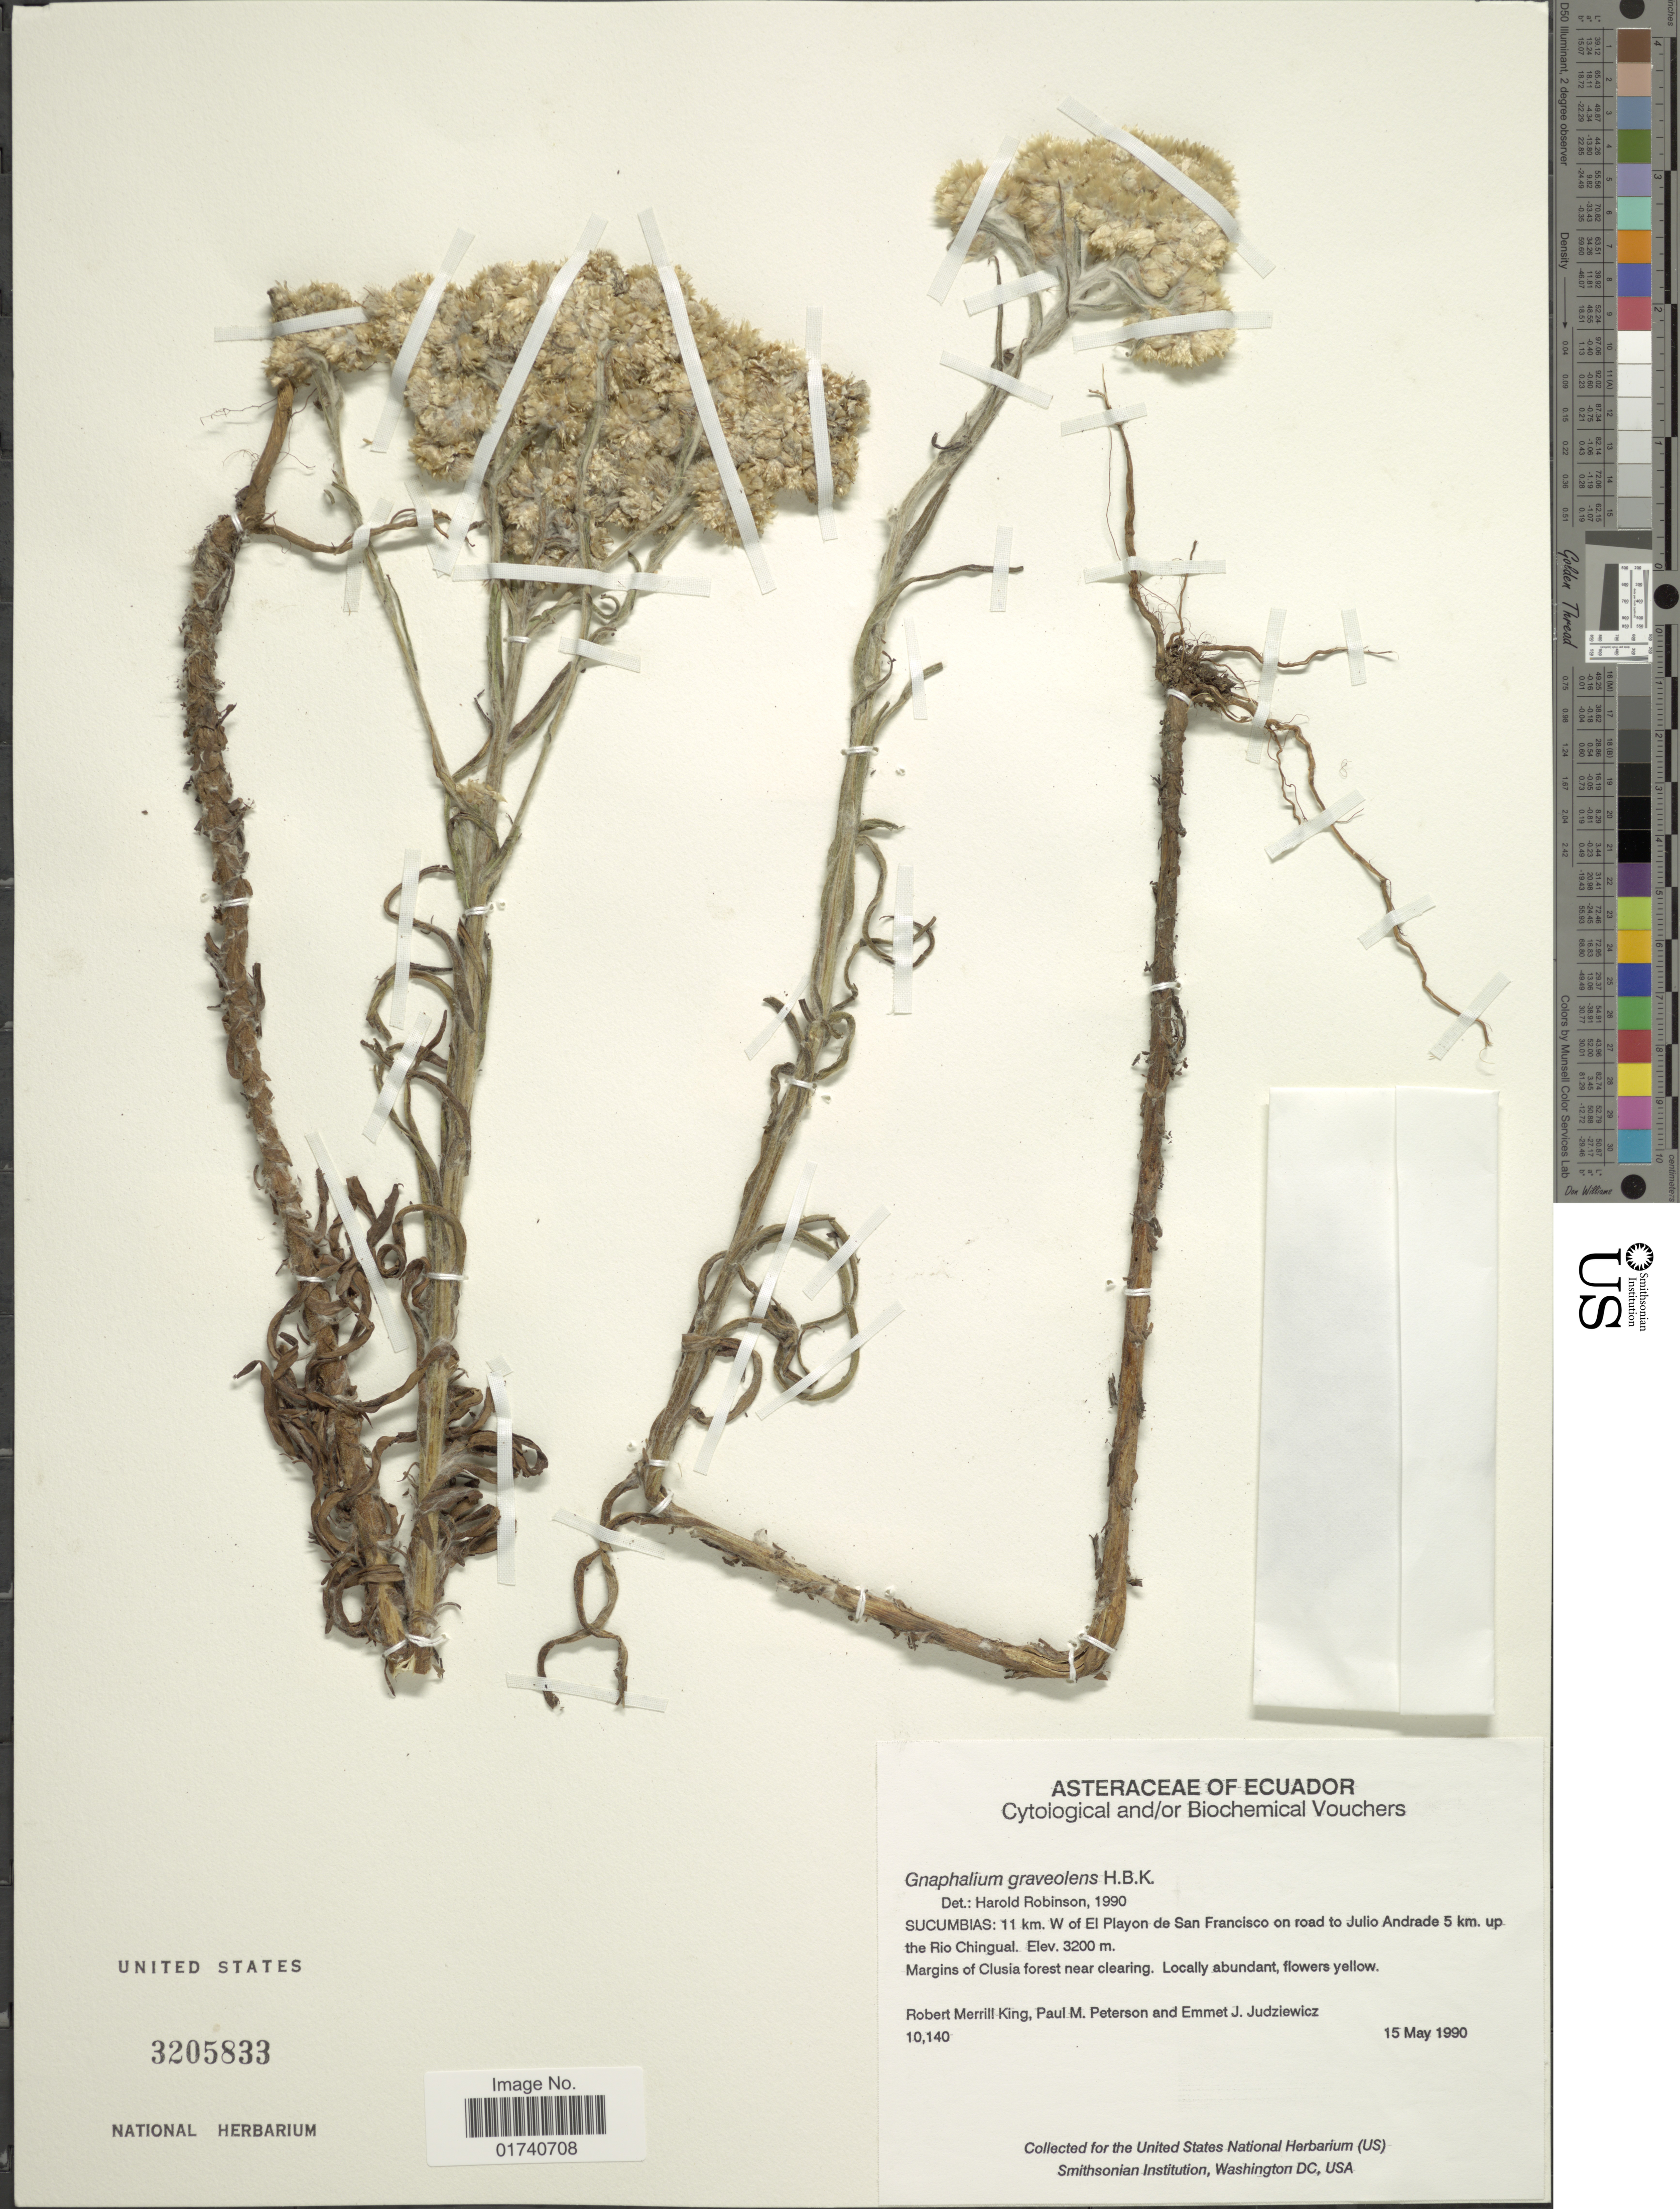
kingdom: Plantae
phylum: Tracheophyta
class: Magnoliopsida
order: Asterales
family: Asteraceae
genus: Pseudognaphalium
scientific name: Pseudognaphalium graveolens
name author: Anderb.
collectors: R. M. King, P. M. Peterson & E. J. Judziewicz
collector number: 10140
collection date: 1990-05-15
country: Ecuador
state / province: Sucumbíos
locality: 11 km. W of El Playon de San Francisco on road to Julio Andrade5 km. up the Rio Chingual.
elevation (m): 3200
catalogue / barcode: US 3205833